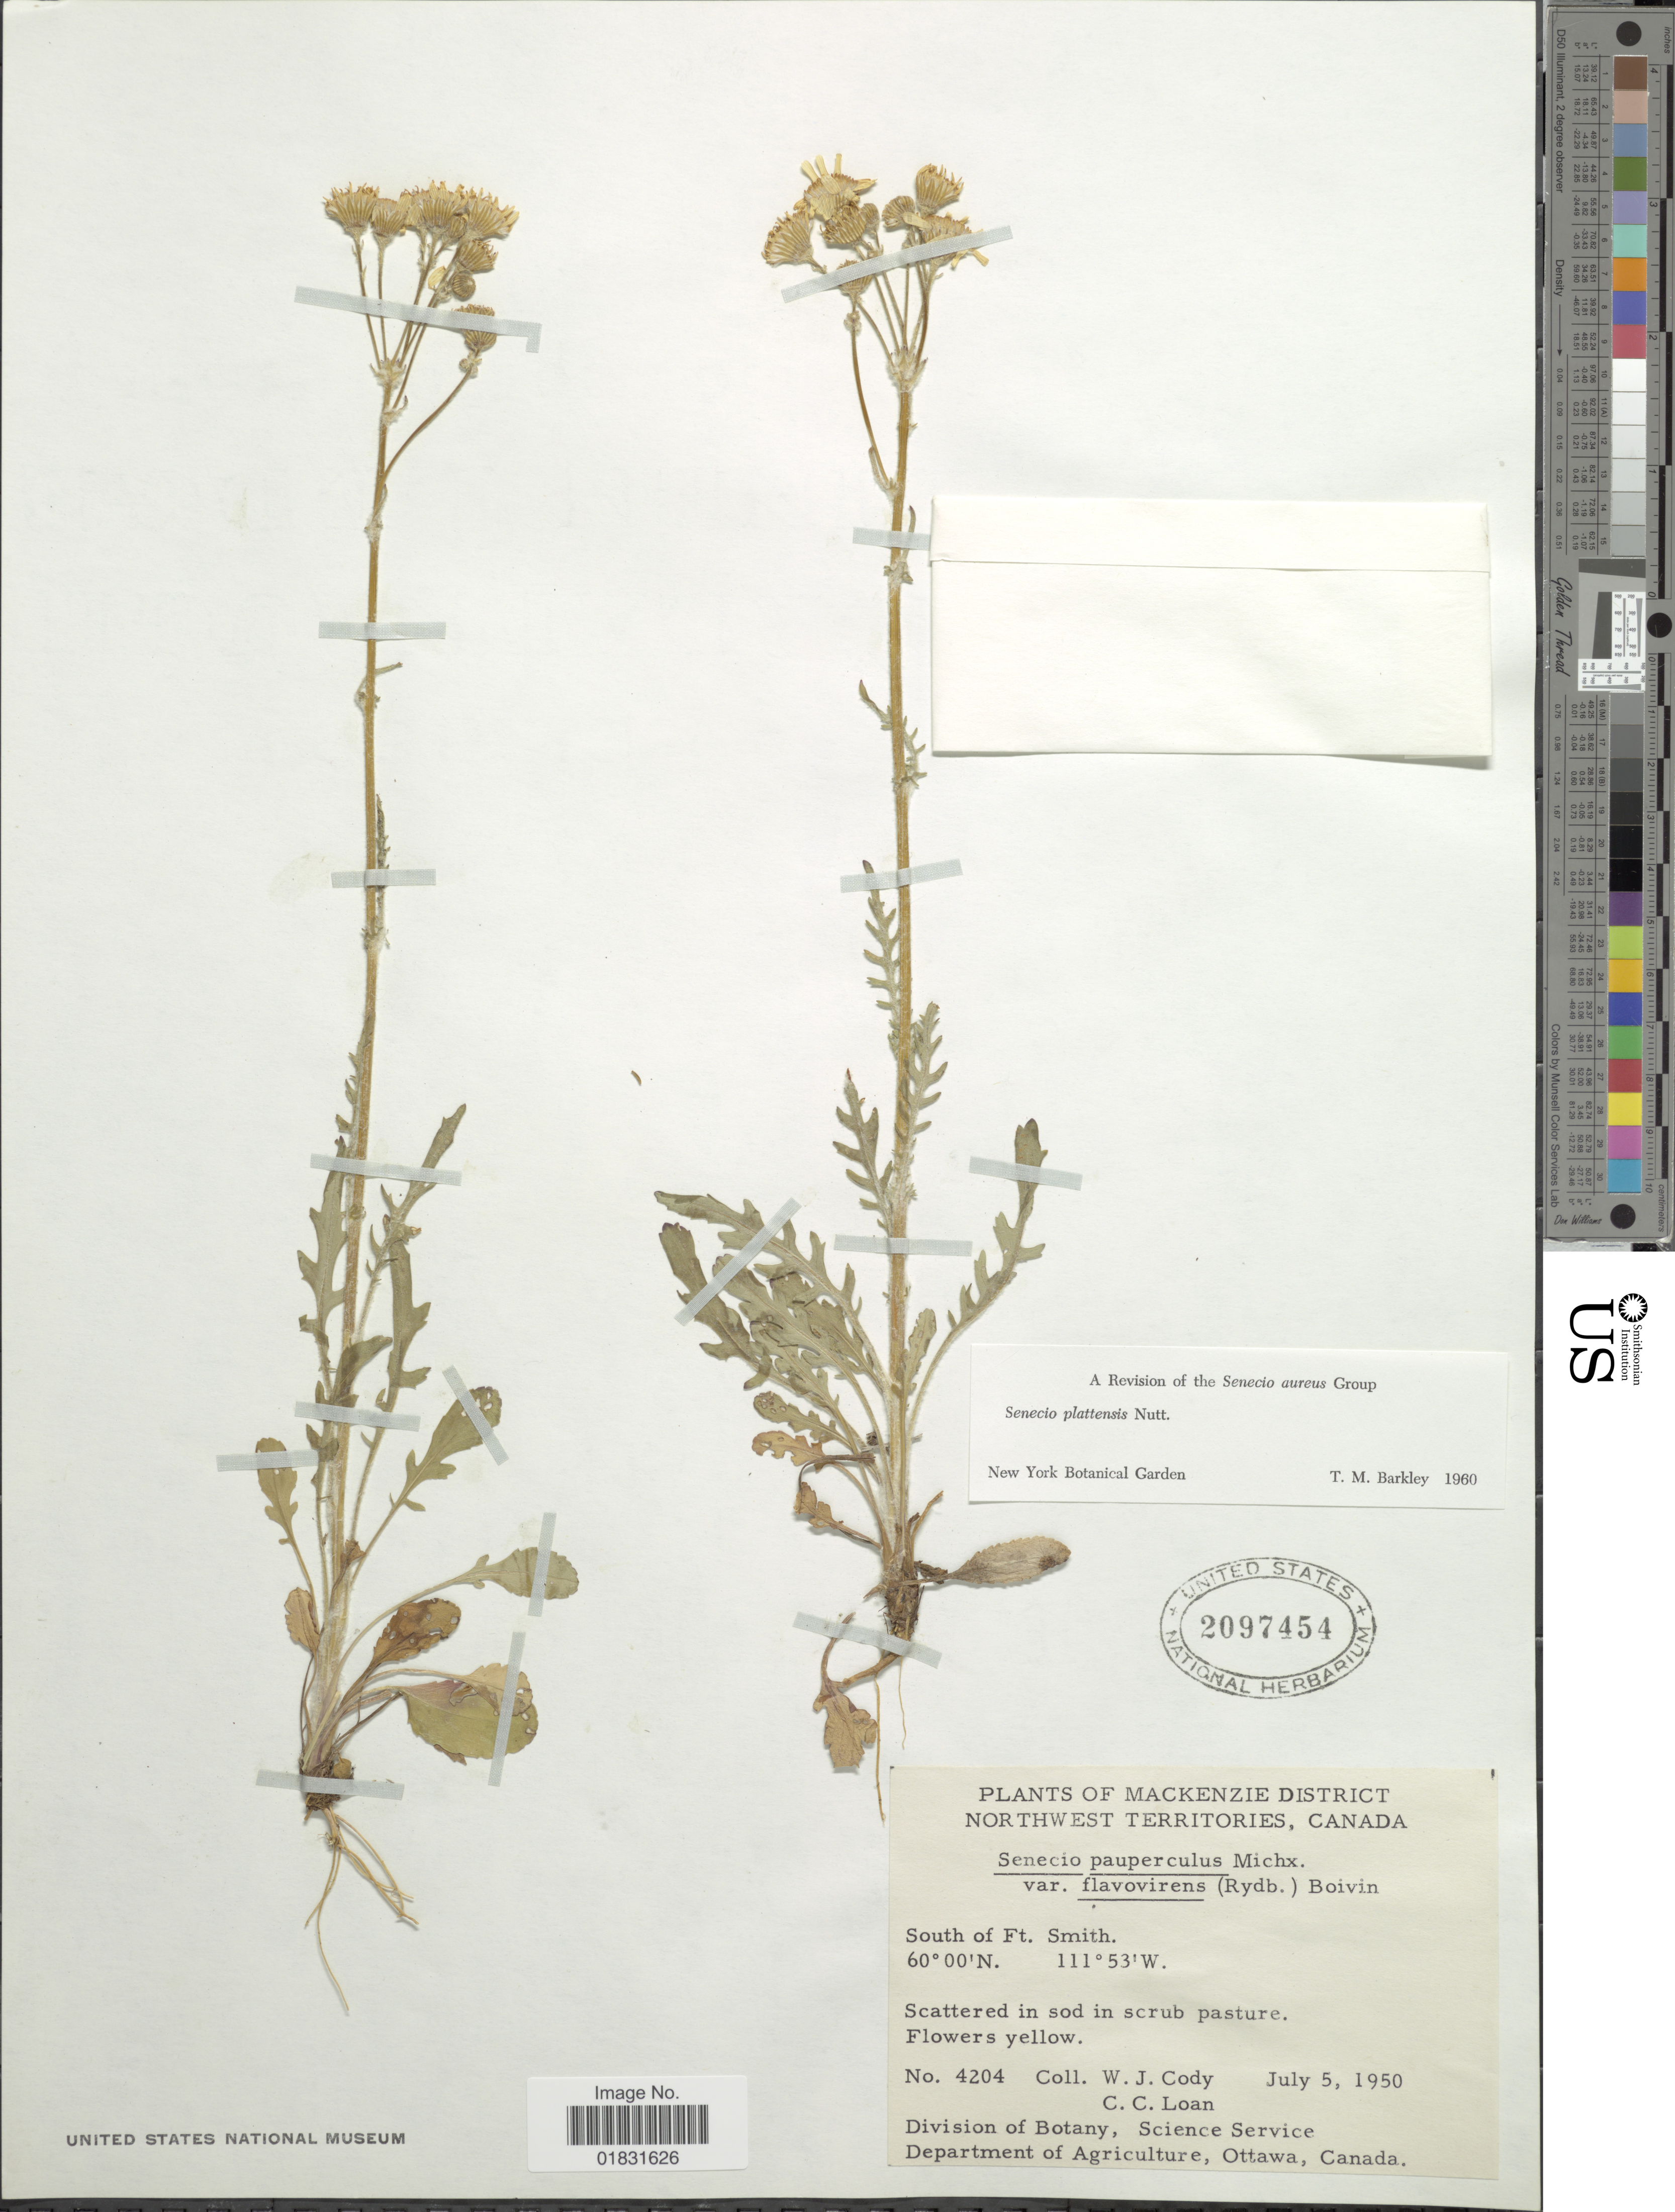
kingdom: Plantae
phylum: Tracheophyta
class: Magnoliopsida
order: Asterales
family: Asteraceae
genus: Packera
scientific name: Packera plattensis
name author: W.A. Weber & Á. Löve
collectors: W. Cody & C. Loan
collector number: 4204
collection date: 1950-07-05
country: Canada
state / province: Northwest Territories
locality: Mackenzie District, South of Ft. Smith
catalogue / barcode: US 2097454